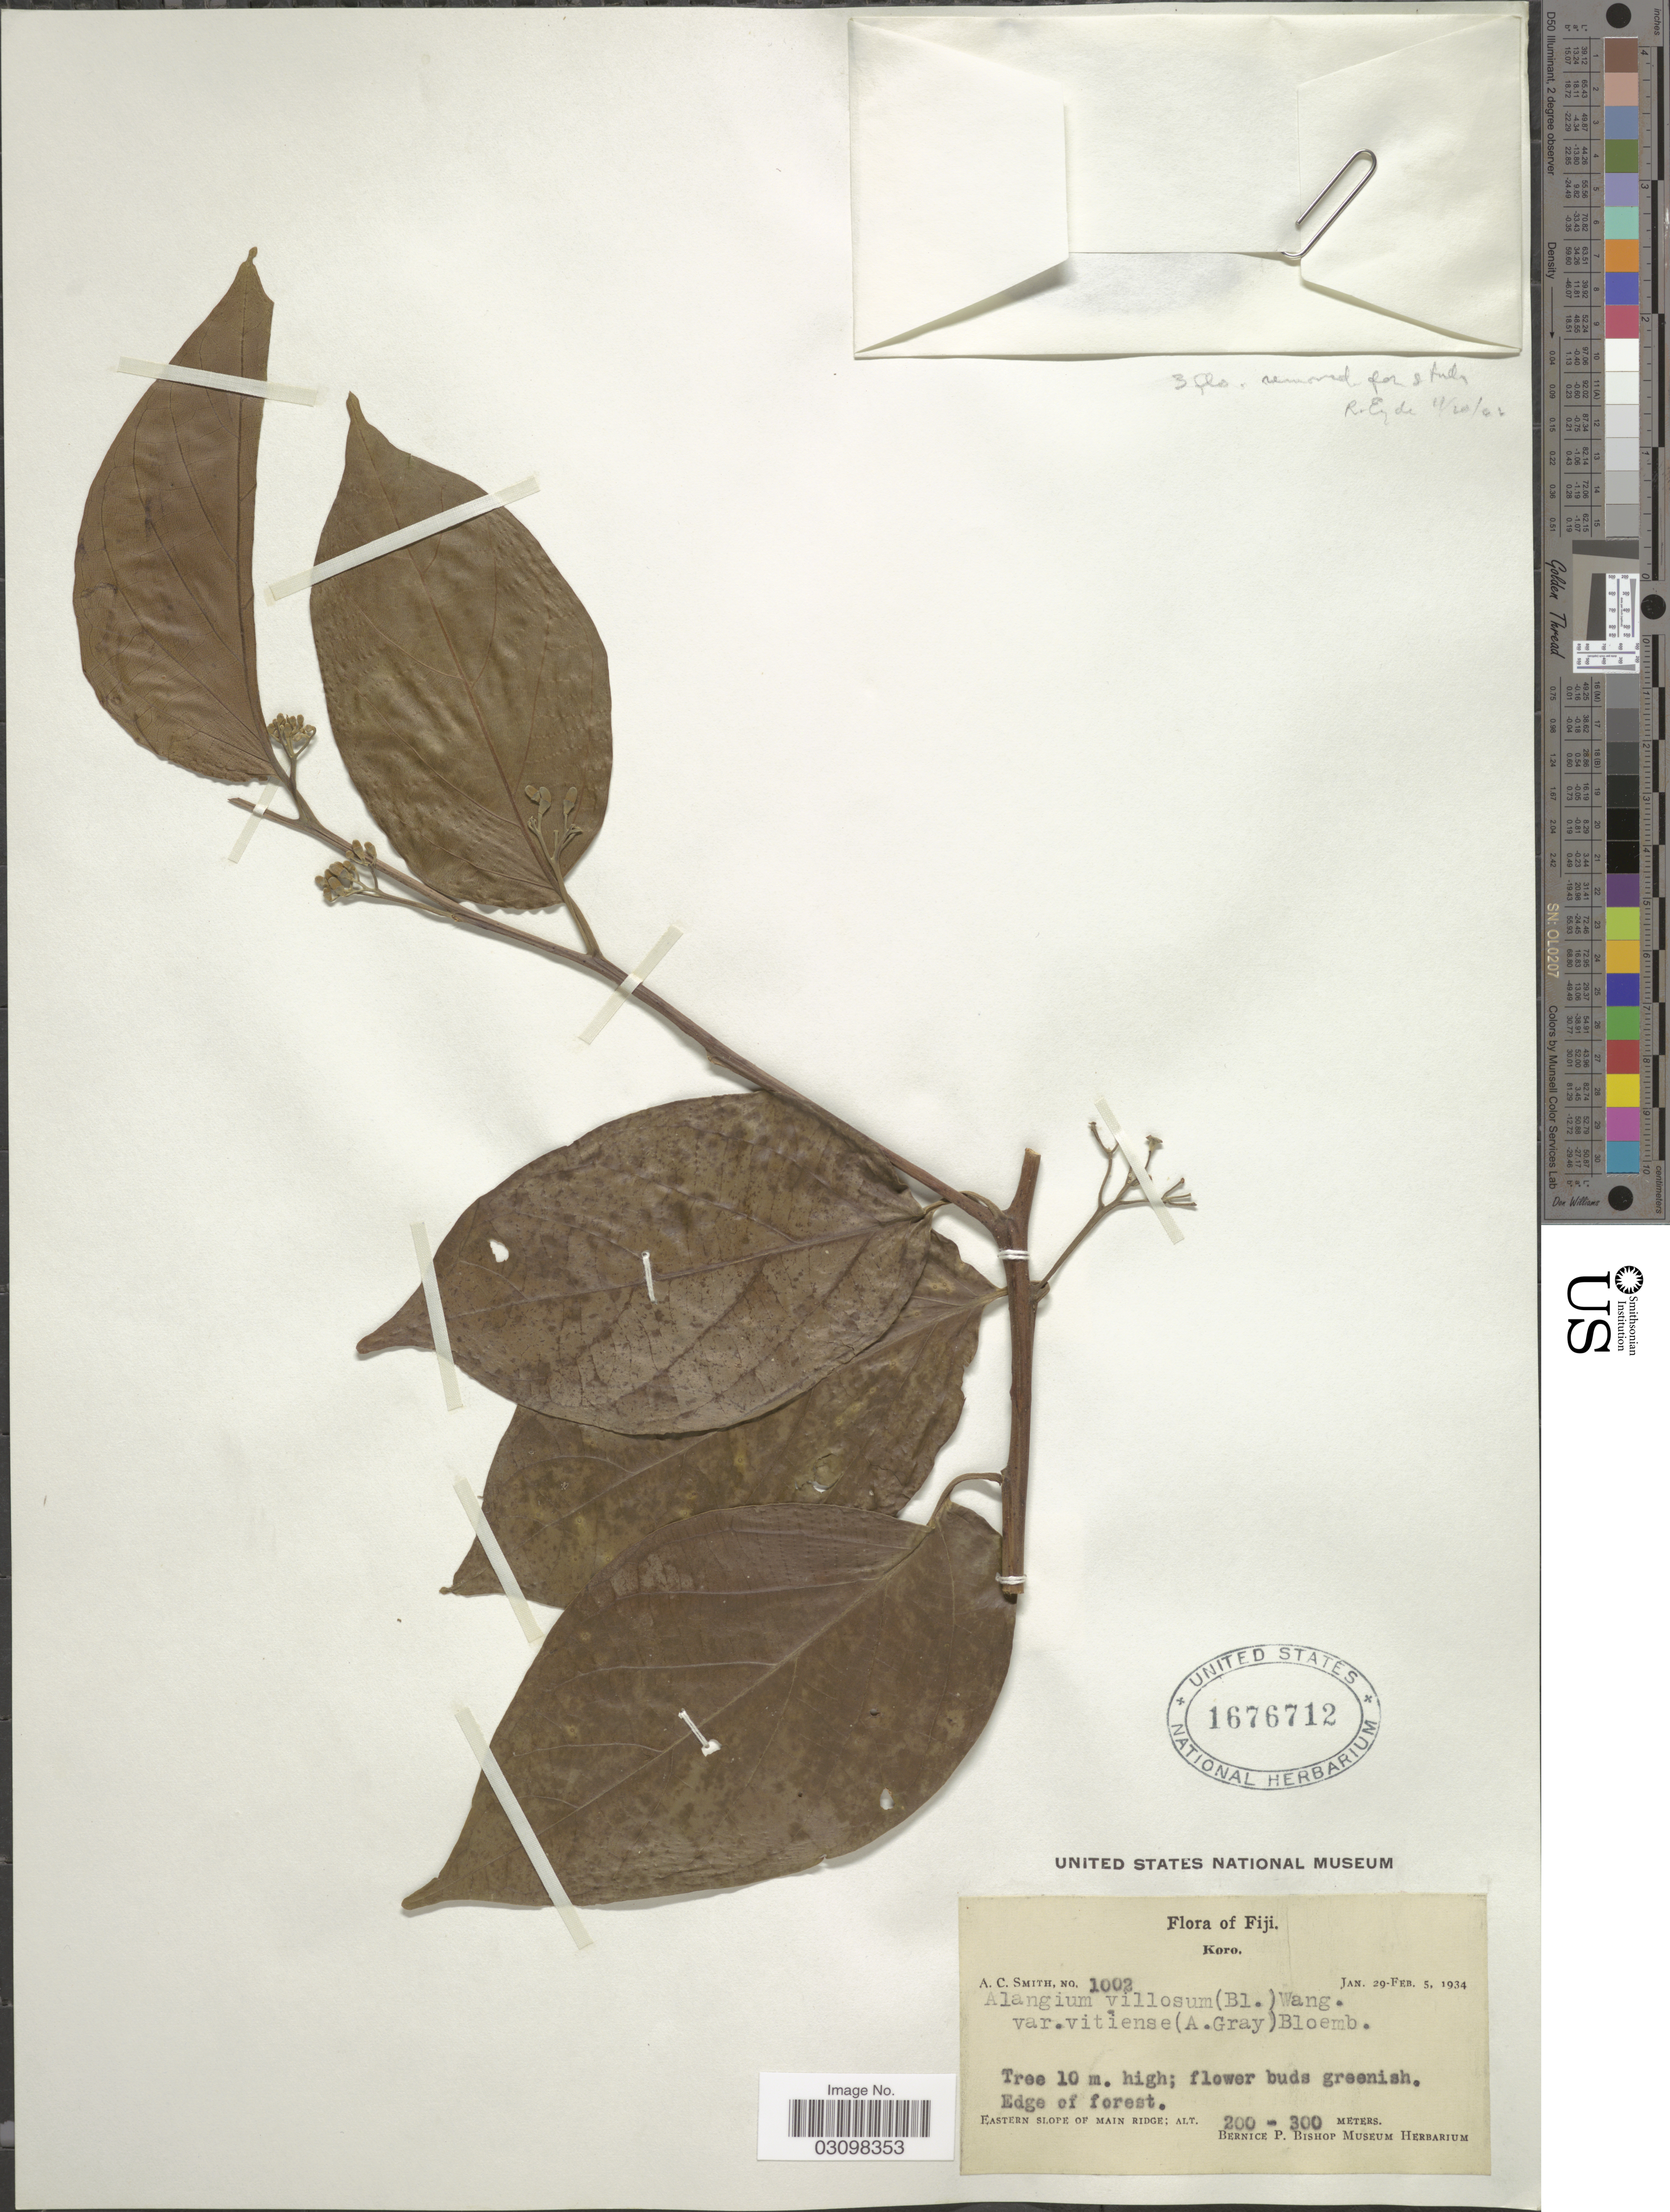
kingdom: Plantae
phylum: Tracheophyta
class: Magnoliopsida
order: Cornales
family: Cornaceae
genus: Alangium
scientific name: Alangium villosum subsp. vitiense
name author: (A. Gray) Bloemb.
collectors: A. C. Smith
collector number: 1002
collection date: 1934-01-29/1934-02-05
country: Fiji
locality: Koro. Eastern slope of main ridge.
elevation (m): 200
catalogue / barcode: US 1676712